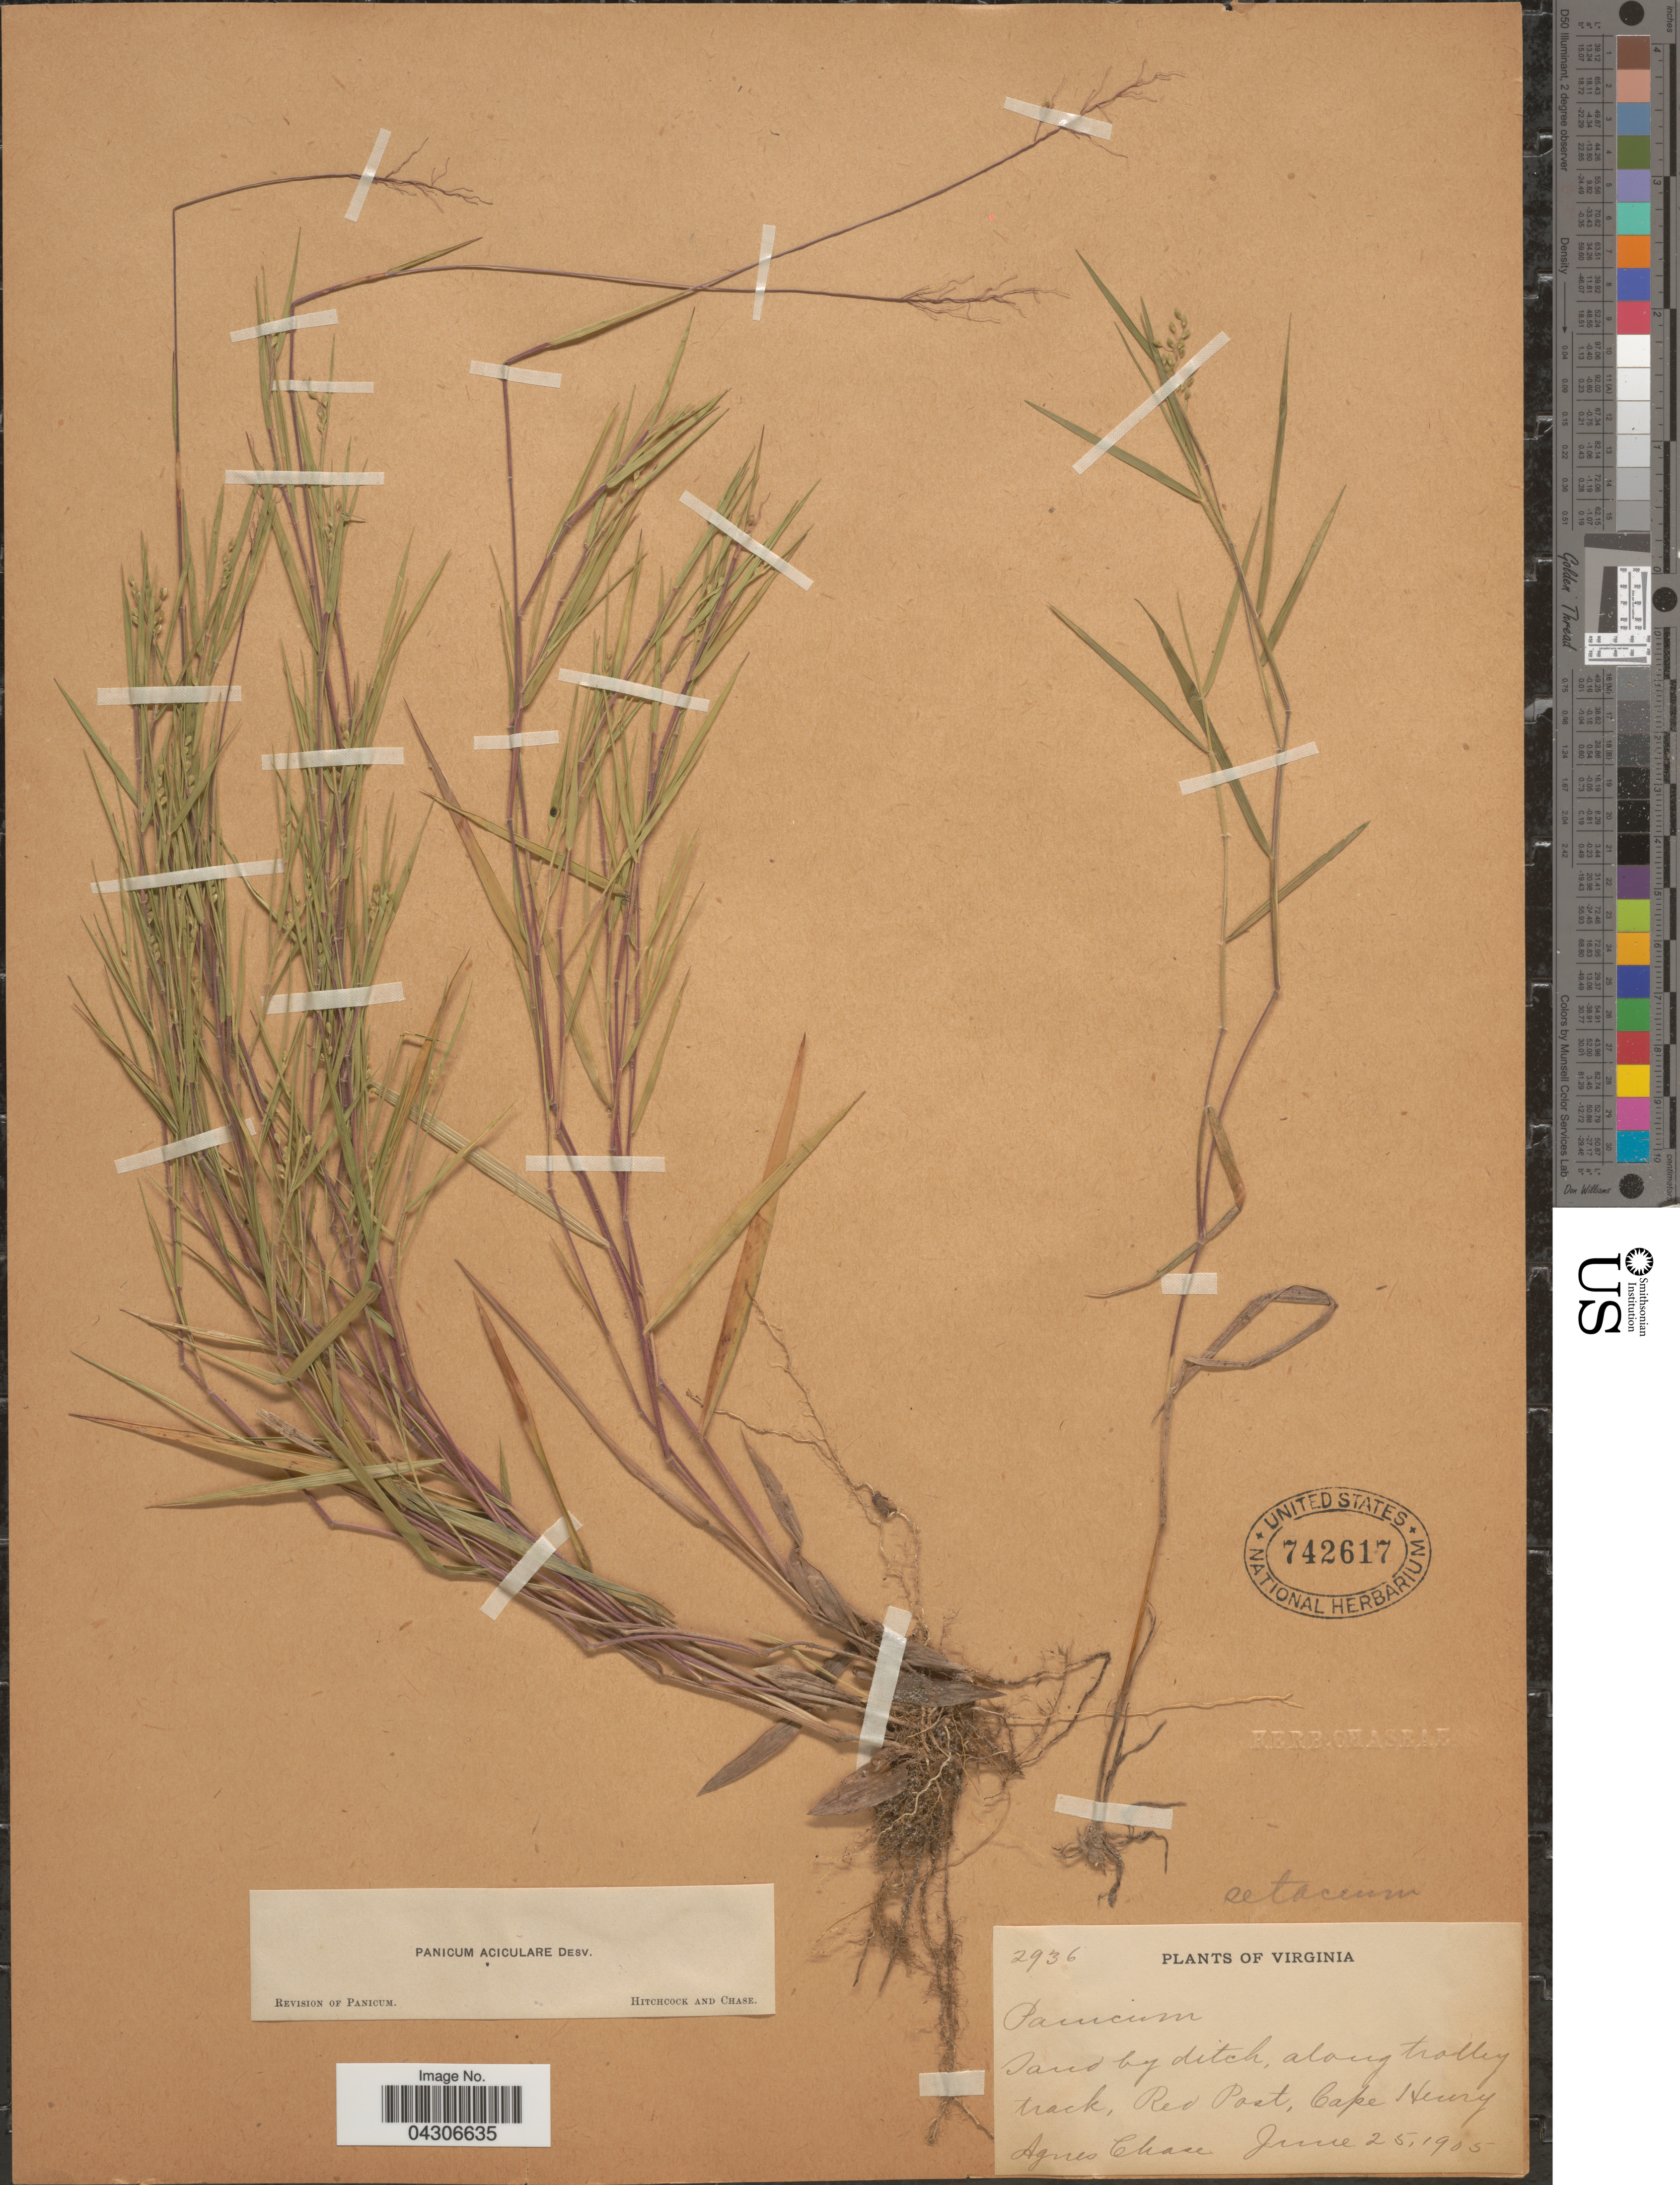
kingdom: Plantae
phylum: Tracheophyta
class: Liliopsida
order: Poales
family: Poaceae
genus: Dichanthelium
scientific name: Dichanthelium aciculare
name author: (Desv. ex Poir.) Gould & C.A. Clark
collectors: A. Chase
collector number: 2936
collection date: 1905-06-25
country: United States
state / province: Virginia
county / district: City of Virginia Beach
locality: Sand by ditch, along trolley track, Red Post, Cape Henry.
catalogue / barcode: US 742617